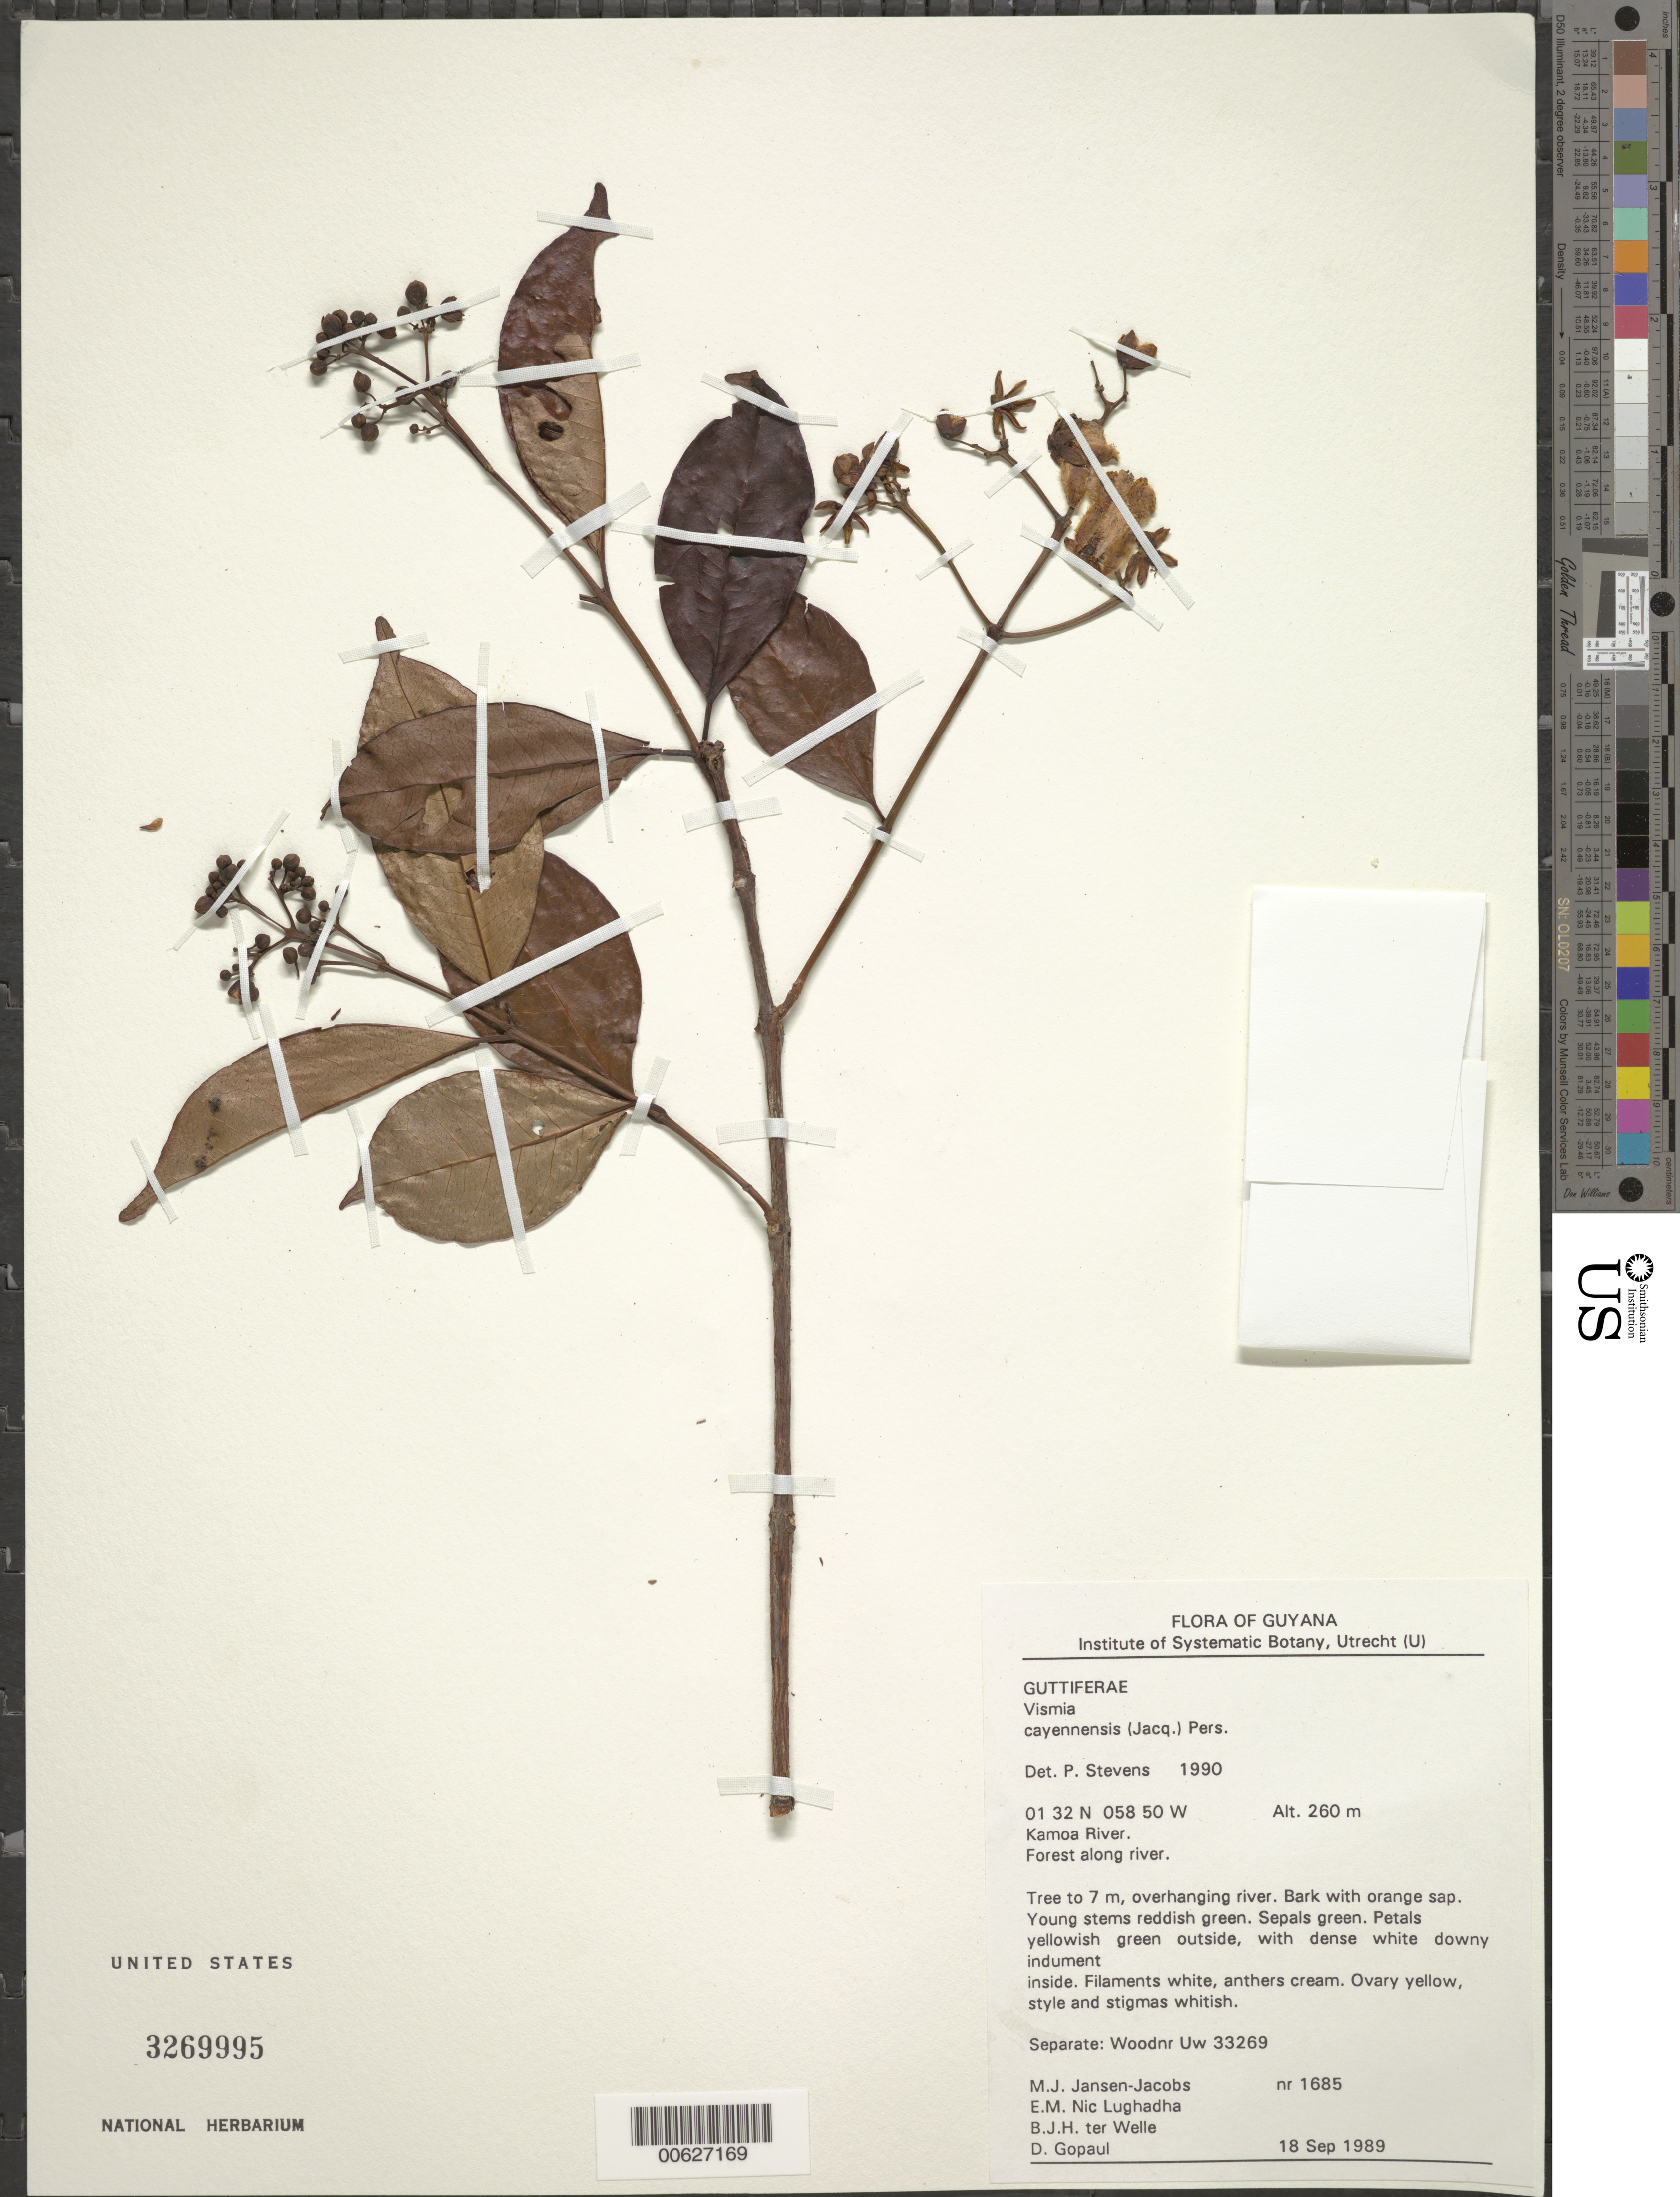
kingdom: Plantae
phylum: Tracheophyta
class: Magnoliopsida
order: Malpighiales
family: Hypericaceae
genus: Vismia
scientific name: Vismia cayennensis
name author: (Jacq.) Pers.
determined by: Stevens, P. F.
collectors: M. J. Jansen-Jacobs, E. Nic Lughadha, B. Welle & D. Gopaul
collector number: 1685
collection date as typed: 18-Sep-89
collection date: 1989-09-18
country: Guyana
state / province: U. Takutu-U. Essequibo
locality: Kamoa River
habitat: Forest along river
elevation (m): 260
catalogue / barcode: US 3269995